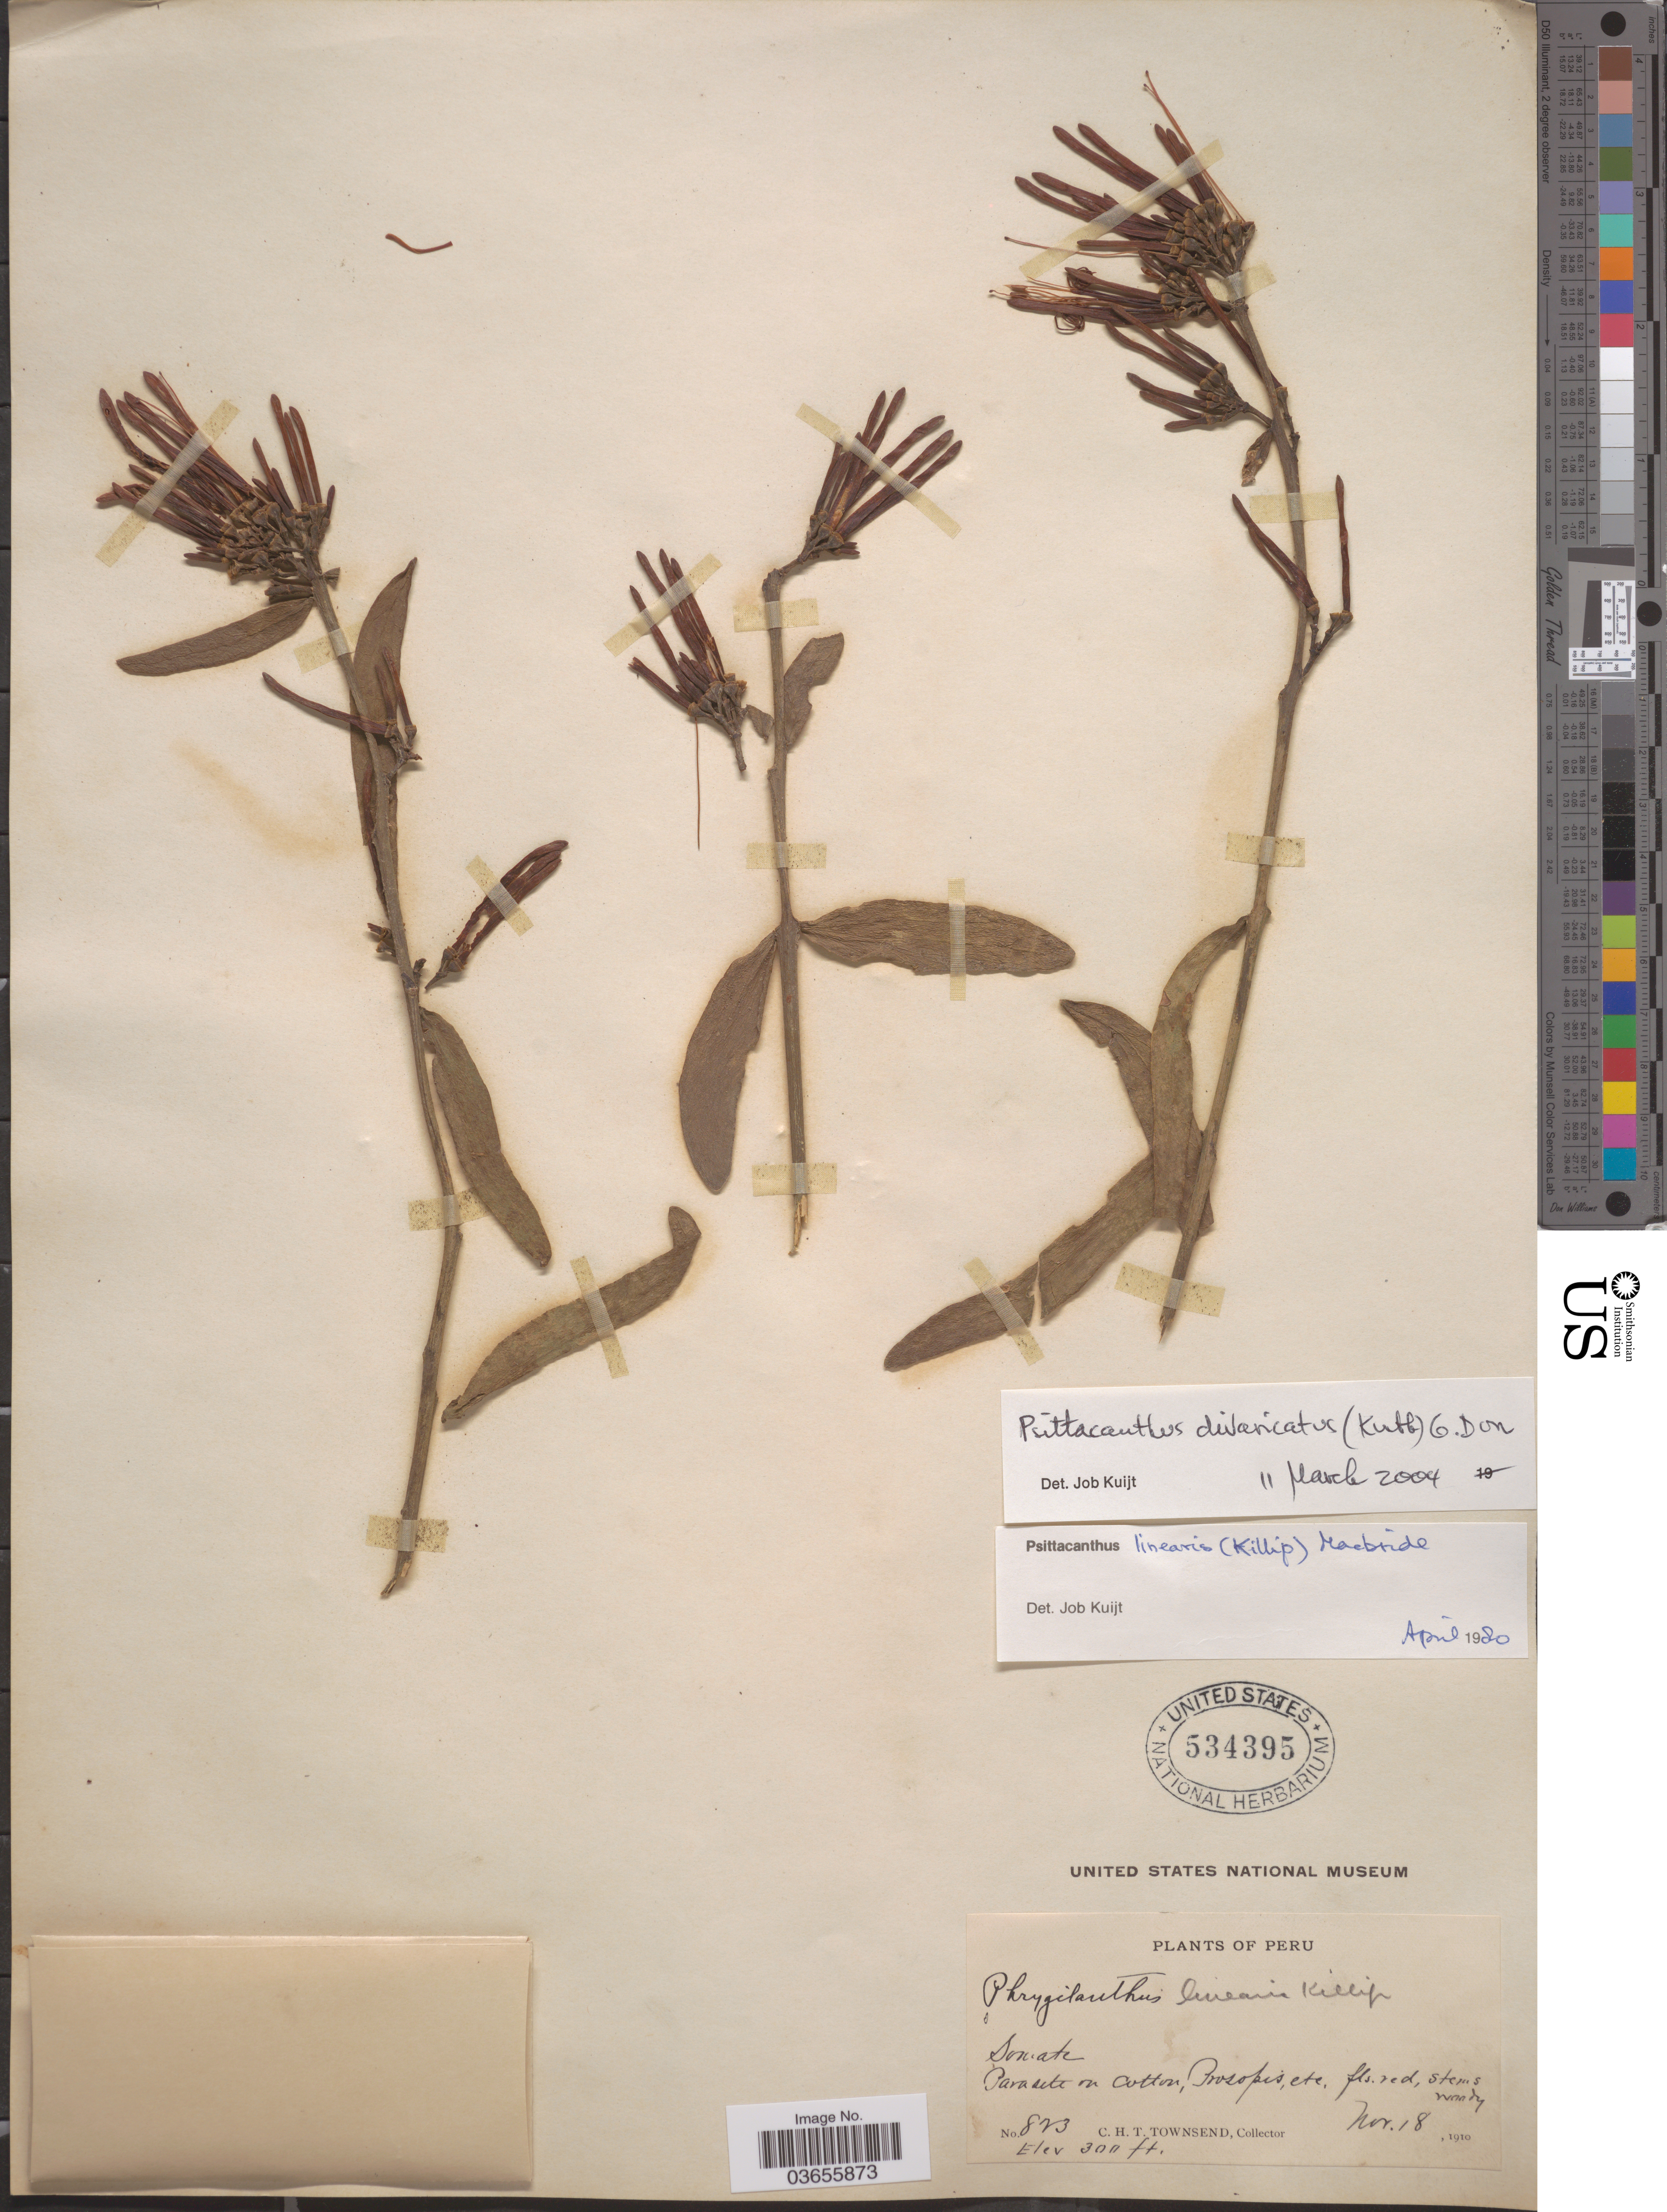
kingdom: Plantae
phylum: Tracheophyta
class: Magnoliopsida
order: Santalales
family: Loranthaceae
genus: Psittacanthus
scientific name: Psittacanthus divaricatus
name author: (Kunth) G. Don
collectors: C. H. T. Townsend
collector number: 823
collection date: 1910-11-18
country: Peru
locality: Somate.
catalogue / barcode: US 534395